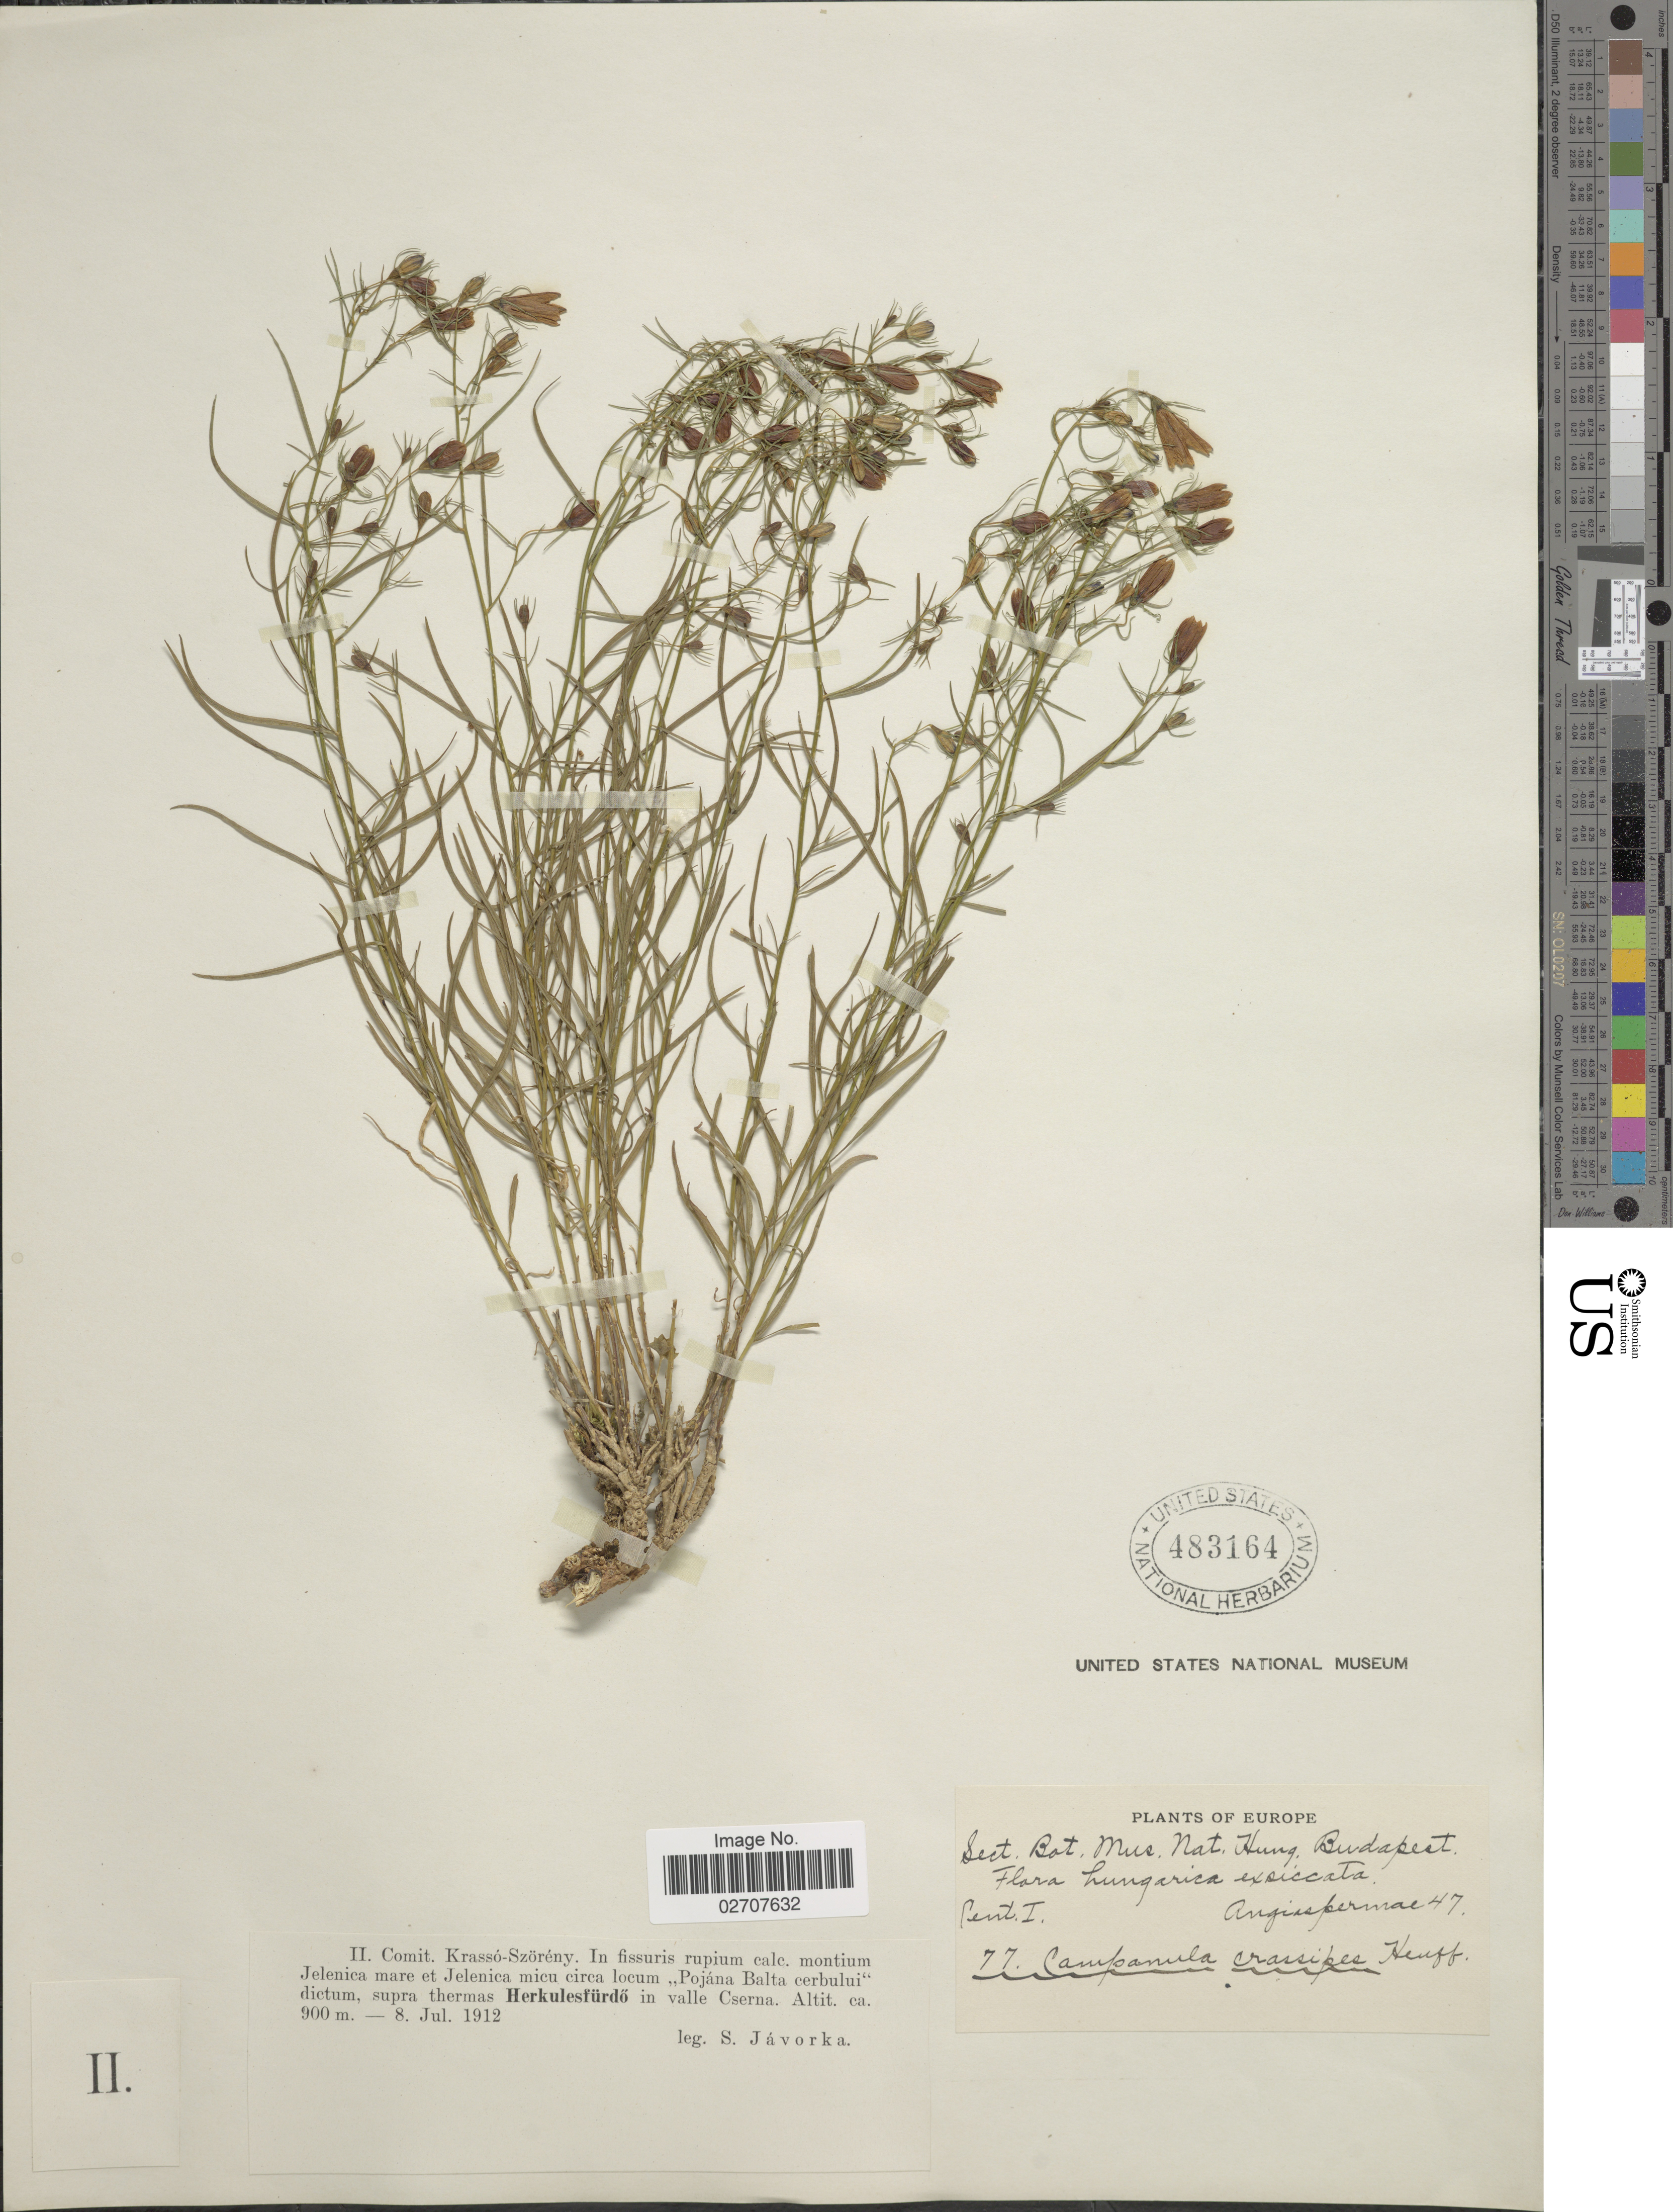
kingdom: Plantae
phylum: Tracheophyta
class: Magnoliopsida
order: Asterales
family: Campanulaceae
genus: Campanula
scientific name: Campanula crassipes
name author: Heuff.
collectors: S. Javorka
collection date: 1912-07-08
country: Hungary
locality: Europe. II. Comit. Krasso Szoreny. In fissuris rupium calc. montium Jelenica mare et Jelenica micu circa locum "Pojana Balta cerbului" dictum, supra thermas Herkulesfurdo in valle Cserna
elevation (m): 900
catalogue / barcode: US 483164